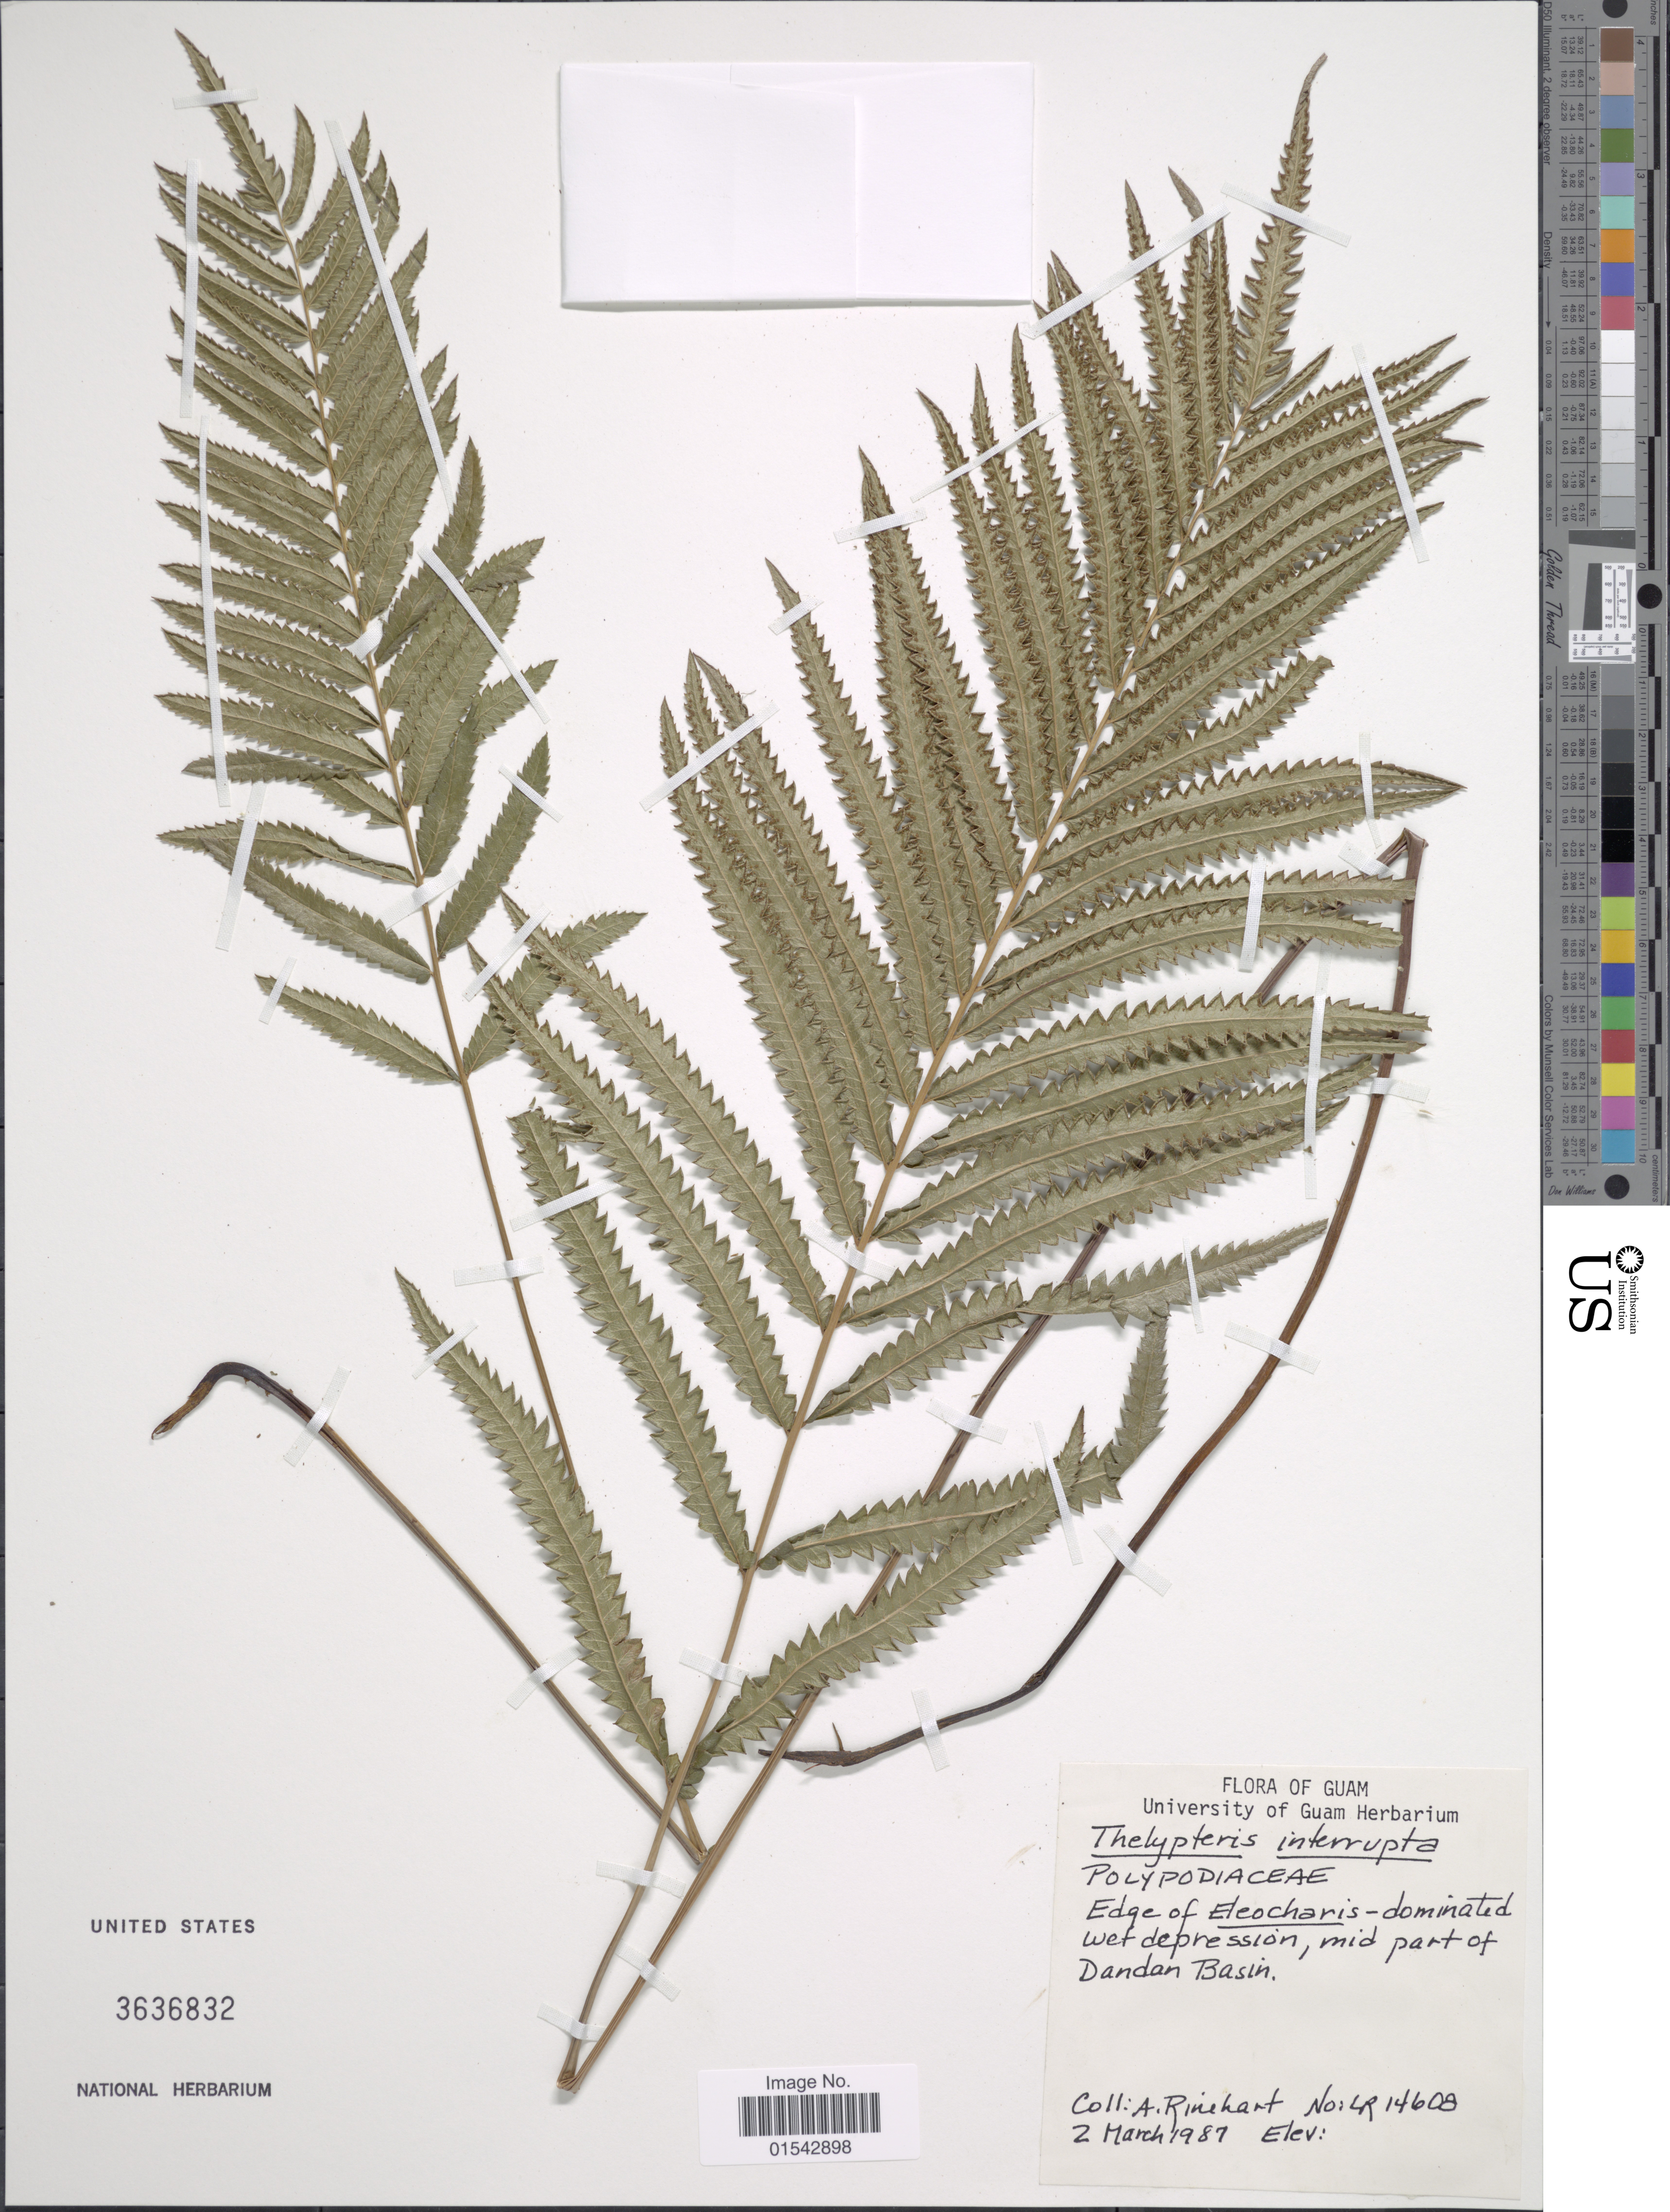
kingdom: Plantae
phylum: Tracheophyta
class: Polypodiopsida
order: Polypodiales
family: Thelypteridaceae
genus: Cyclosorus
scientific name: Cyclosorus interruptus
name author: (Willd.) H. Itô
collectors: A. Rinehart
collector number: LR14608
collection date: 1987-03-02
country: Guam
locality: Guam, edge of Eleocharis-dominated wet depression, mid part of Dandan Basin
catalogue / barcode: US 3636832